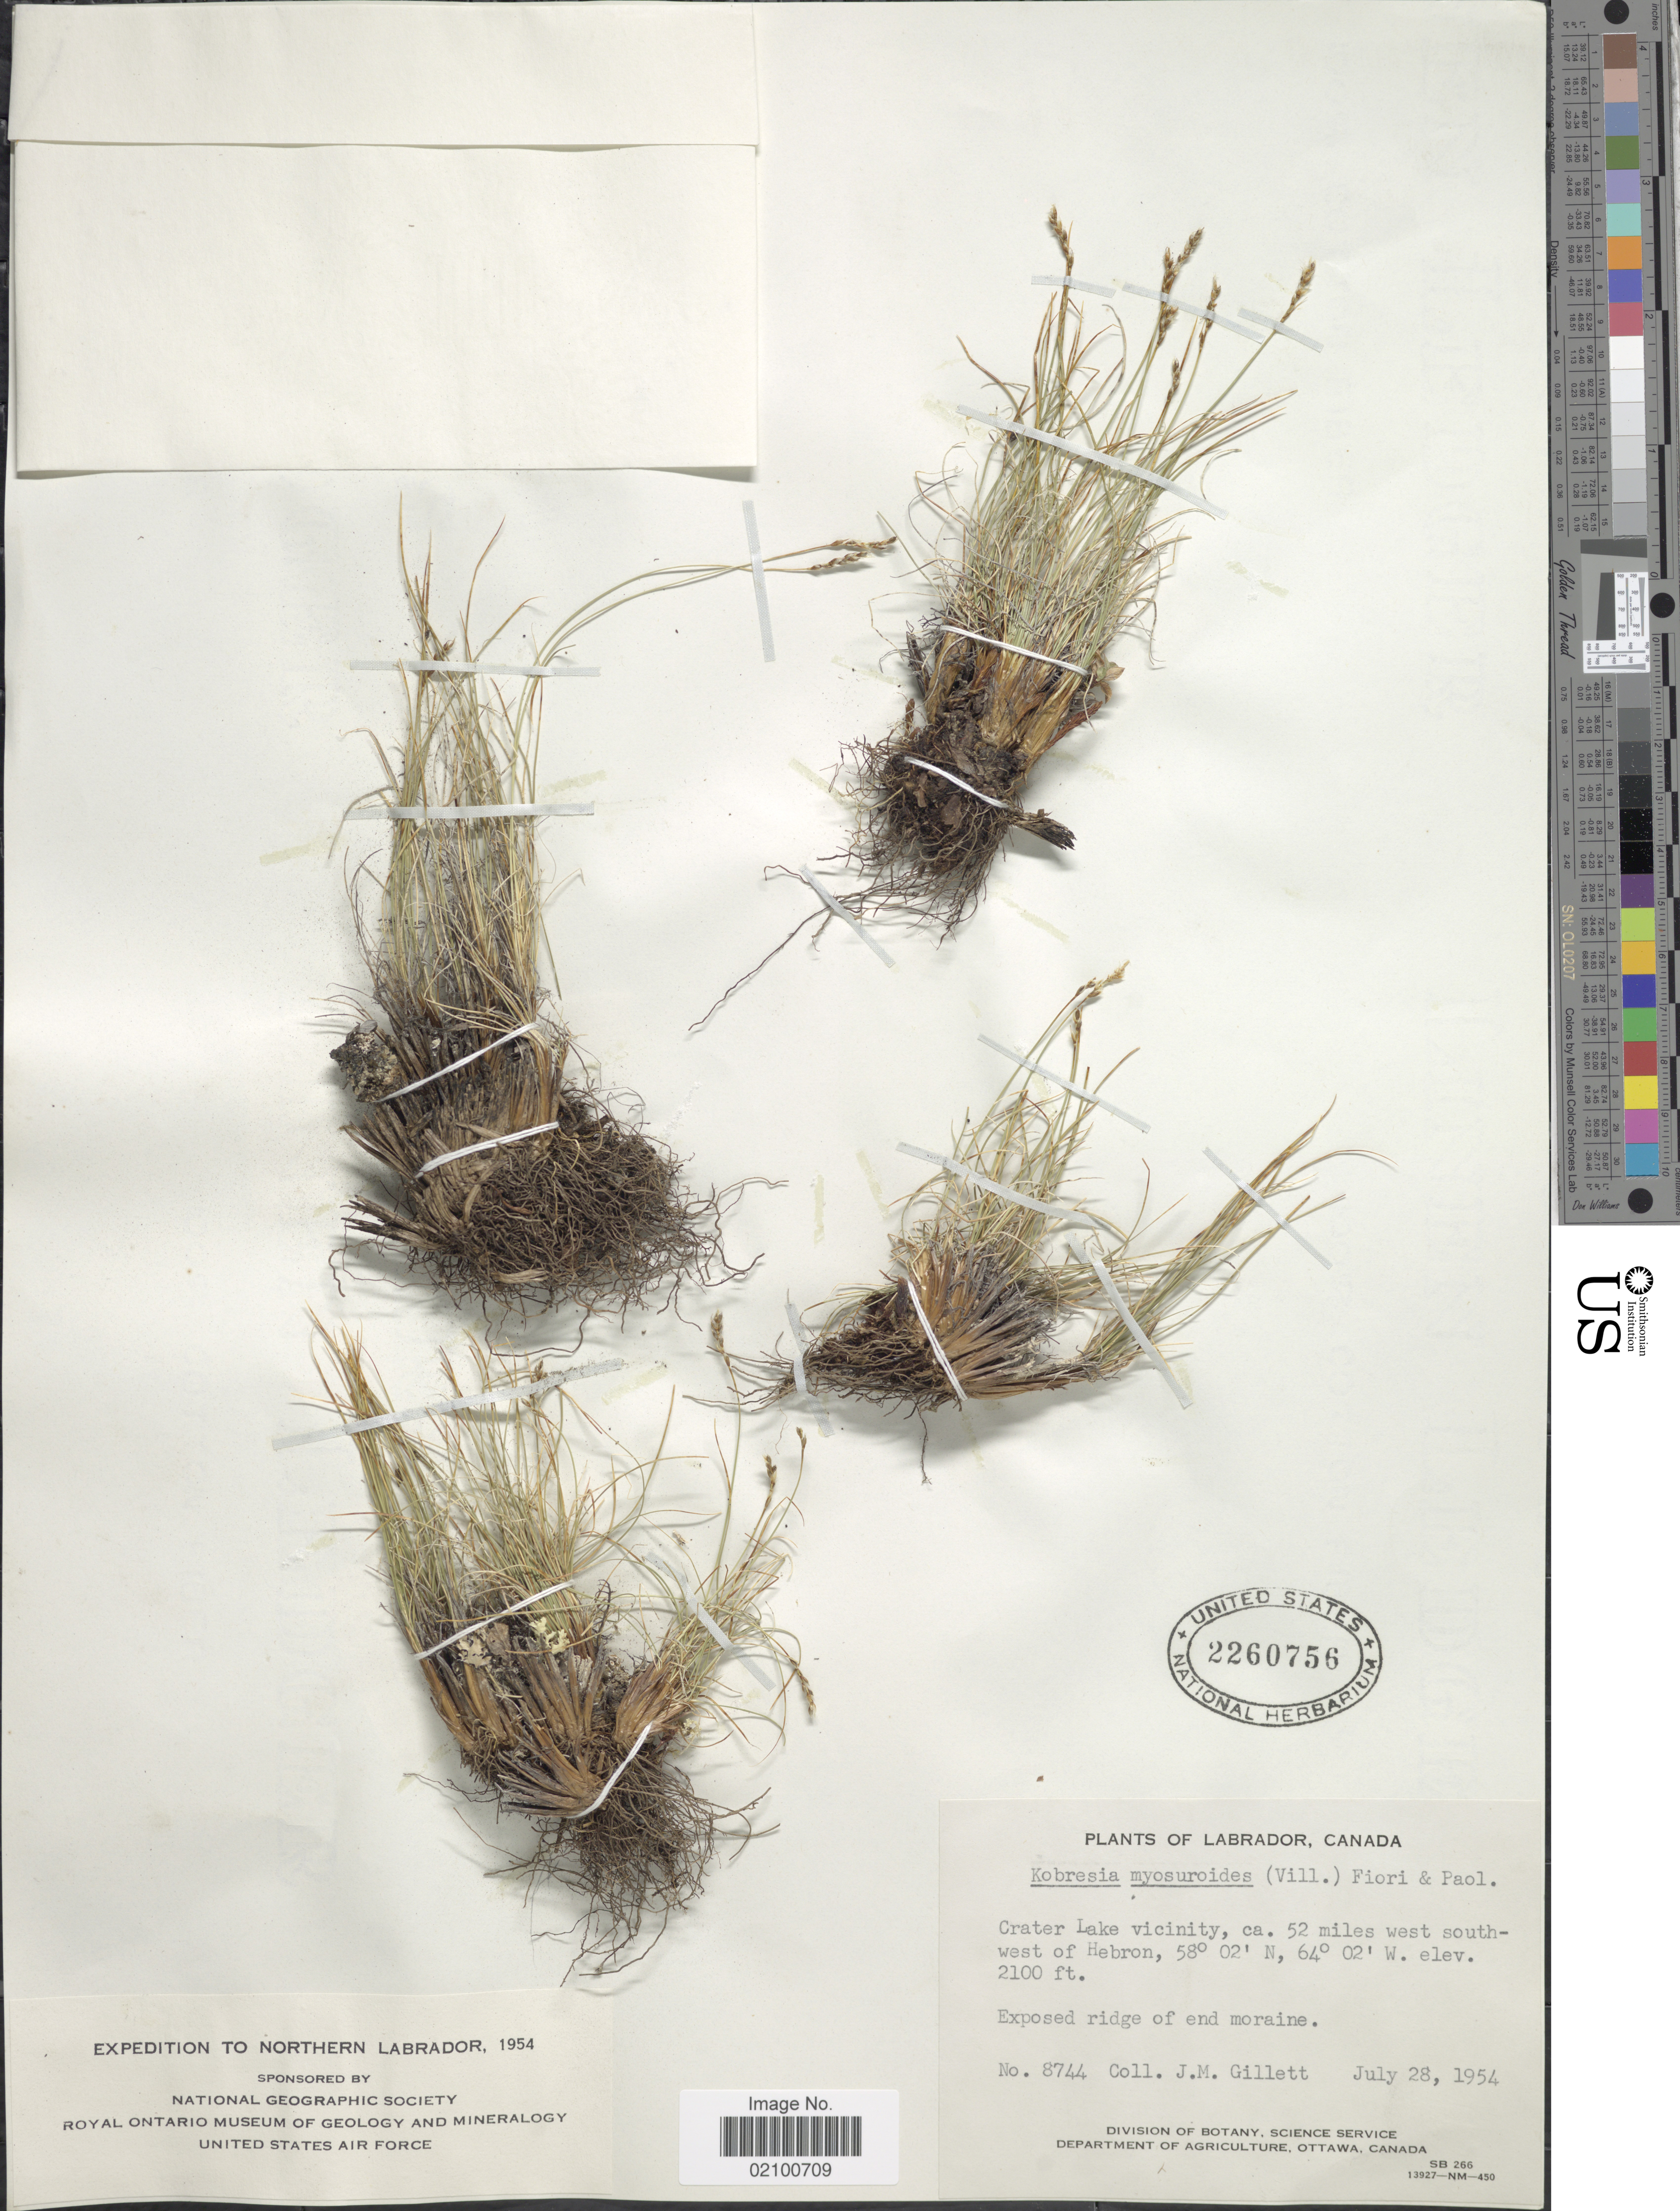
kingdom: Plantae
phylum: Tracheophyta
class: Liliopsida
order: Poales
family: Cyperaceae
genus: Carex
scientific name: Carex myosuroides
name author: Vill.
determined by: Strong, M. T., (US), Smithsonian Institution - National Museum of Natural History (UNITED STATES)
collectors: J. M. Gillett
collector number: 8744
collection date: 1954-07-28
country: Canada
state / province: Newfoundland and Labrador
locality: Labrador, Crater Lake Vicinity, ca 52 miles west southwest of Hebron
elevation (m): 640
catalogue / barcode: US 2260756